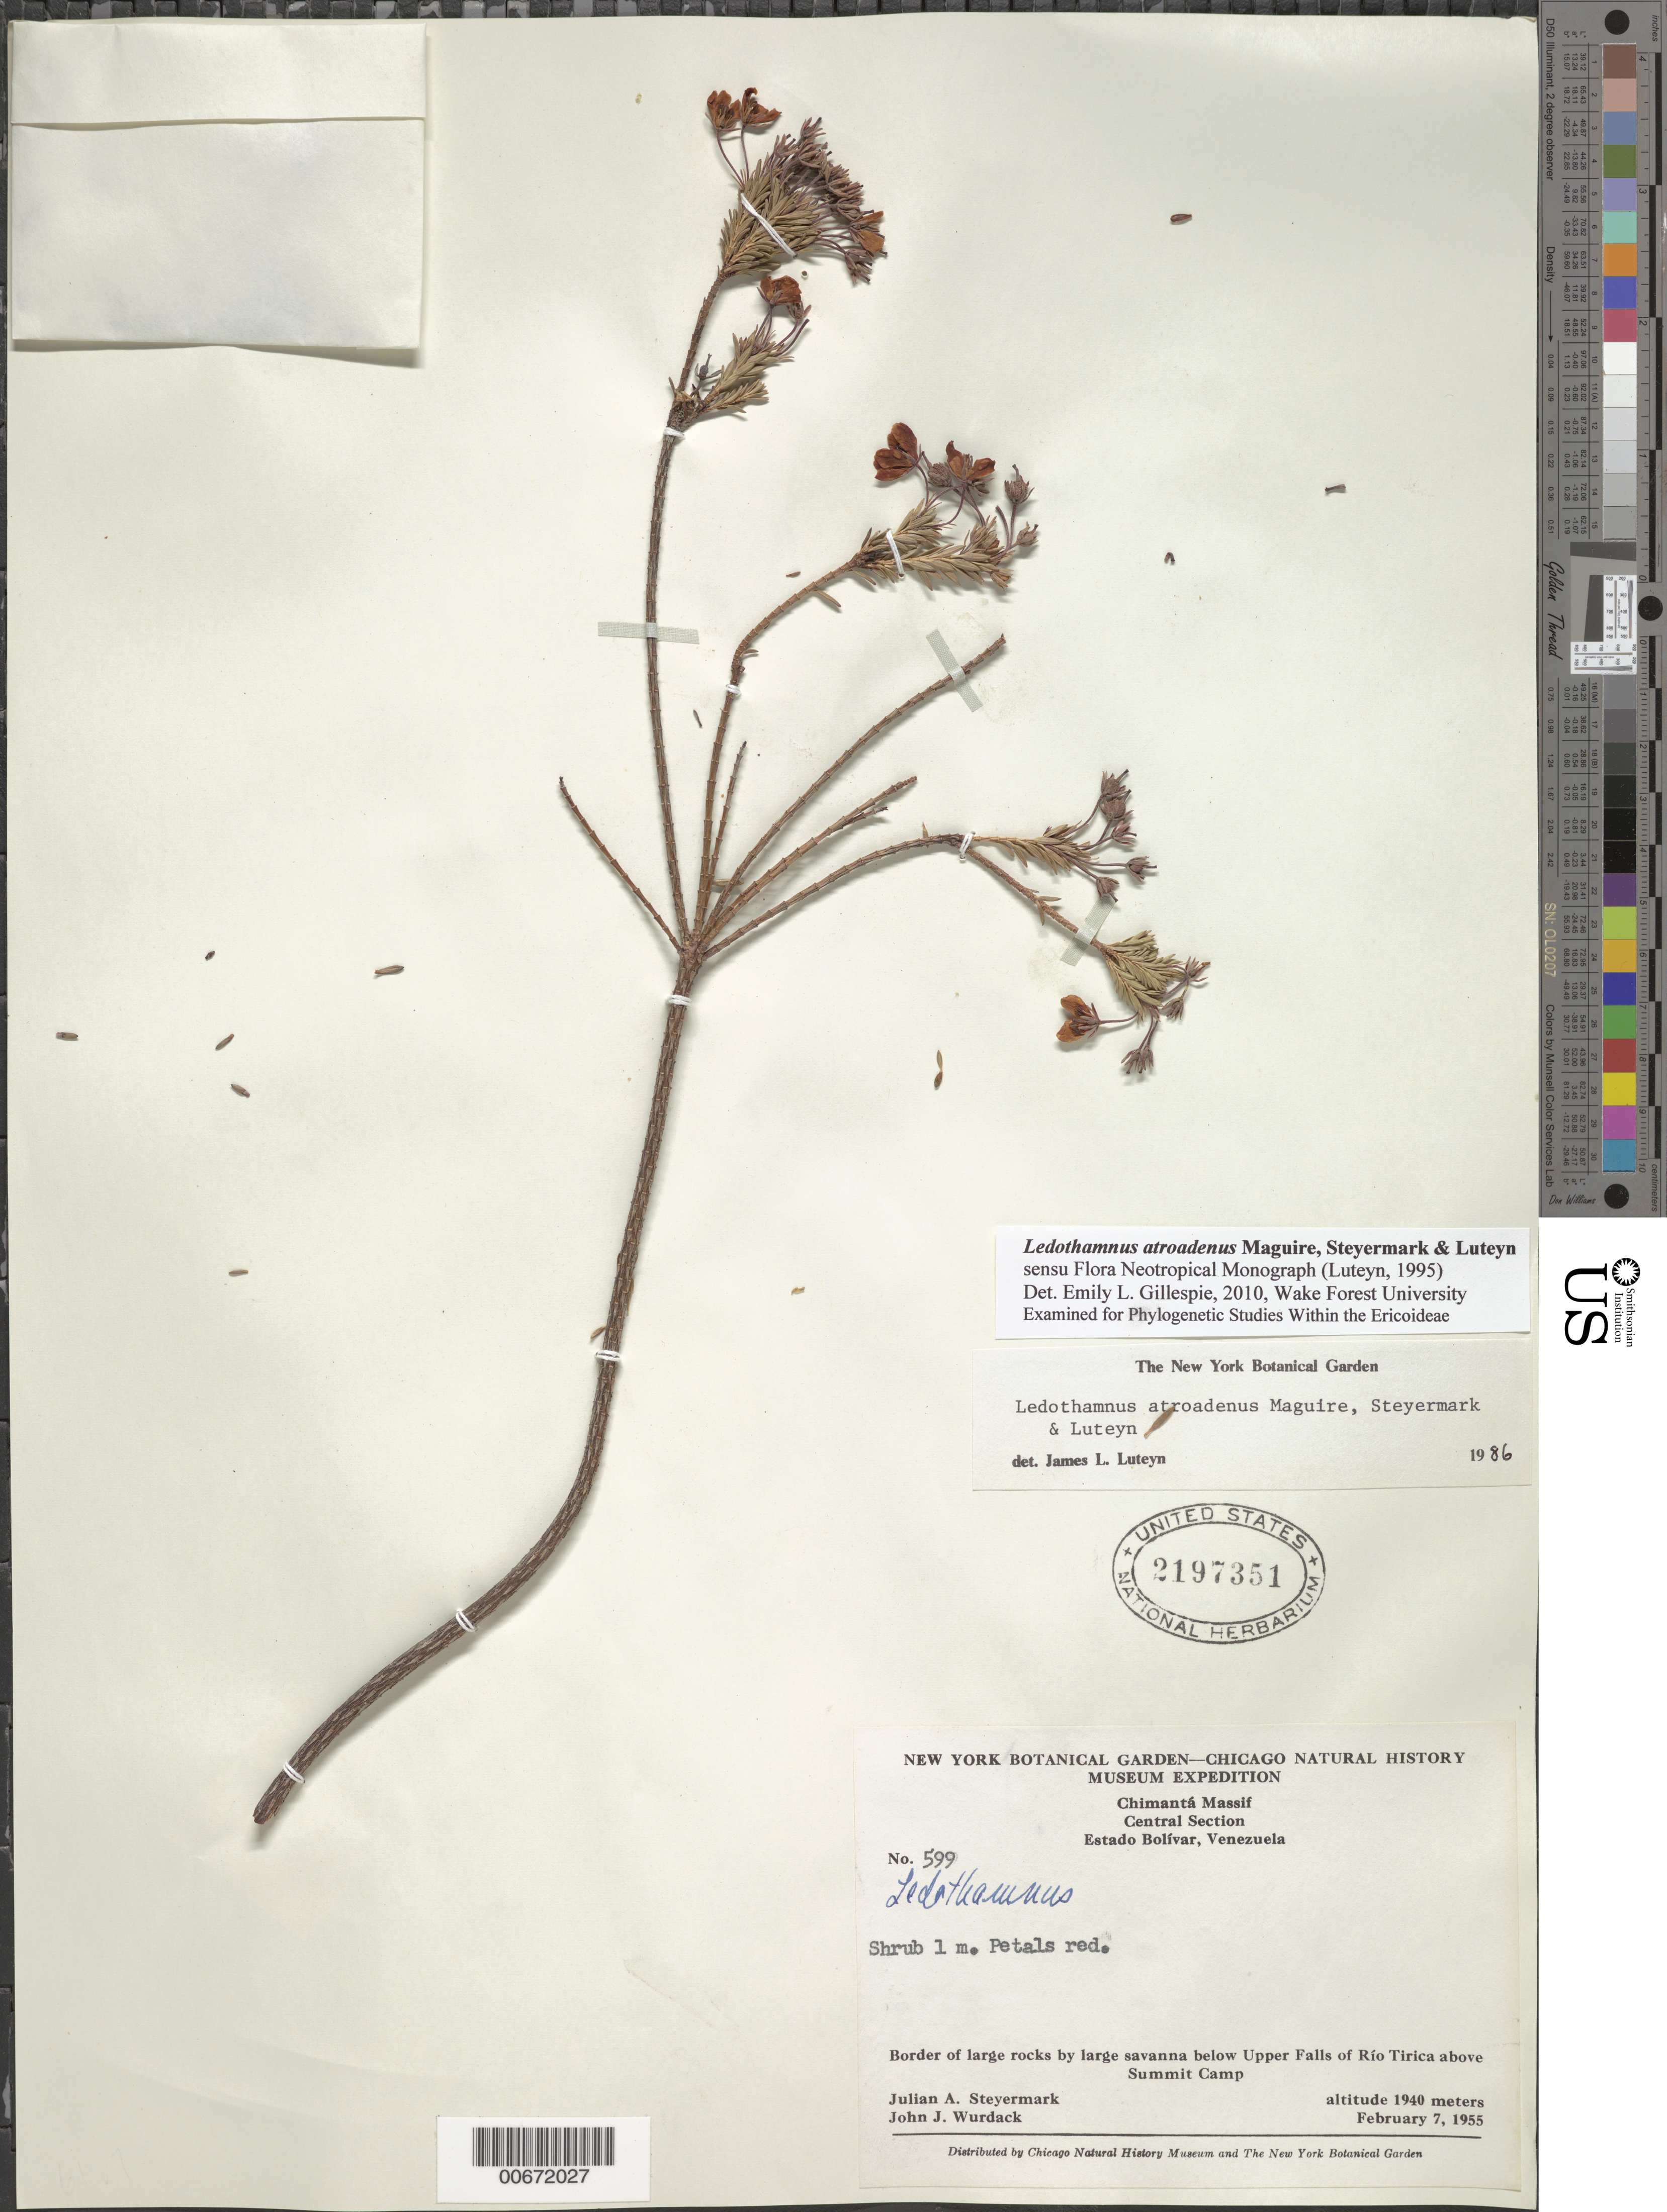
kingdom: Plantae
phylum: Tracheophyta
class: Magnoliopsida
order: Ericales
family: Ericaceae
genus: Ledothamnus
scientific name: Ledothamnus atroadenus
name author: Maguire et al.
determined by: Luteyn, J. L.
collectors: J. Steyermark & J. J. Wurdack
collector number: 55 599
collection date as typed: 7-Feb-55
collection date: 1955-02-07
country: Venezuela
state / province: Bolívar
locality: Chimantá Massif, Upper Falls of Río Tirica above Summit Camp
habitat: Border of large rocks by large savanna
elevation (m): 1940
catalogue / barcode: US 2197351